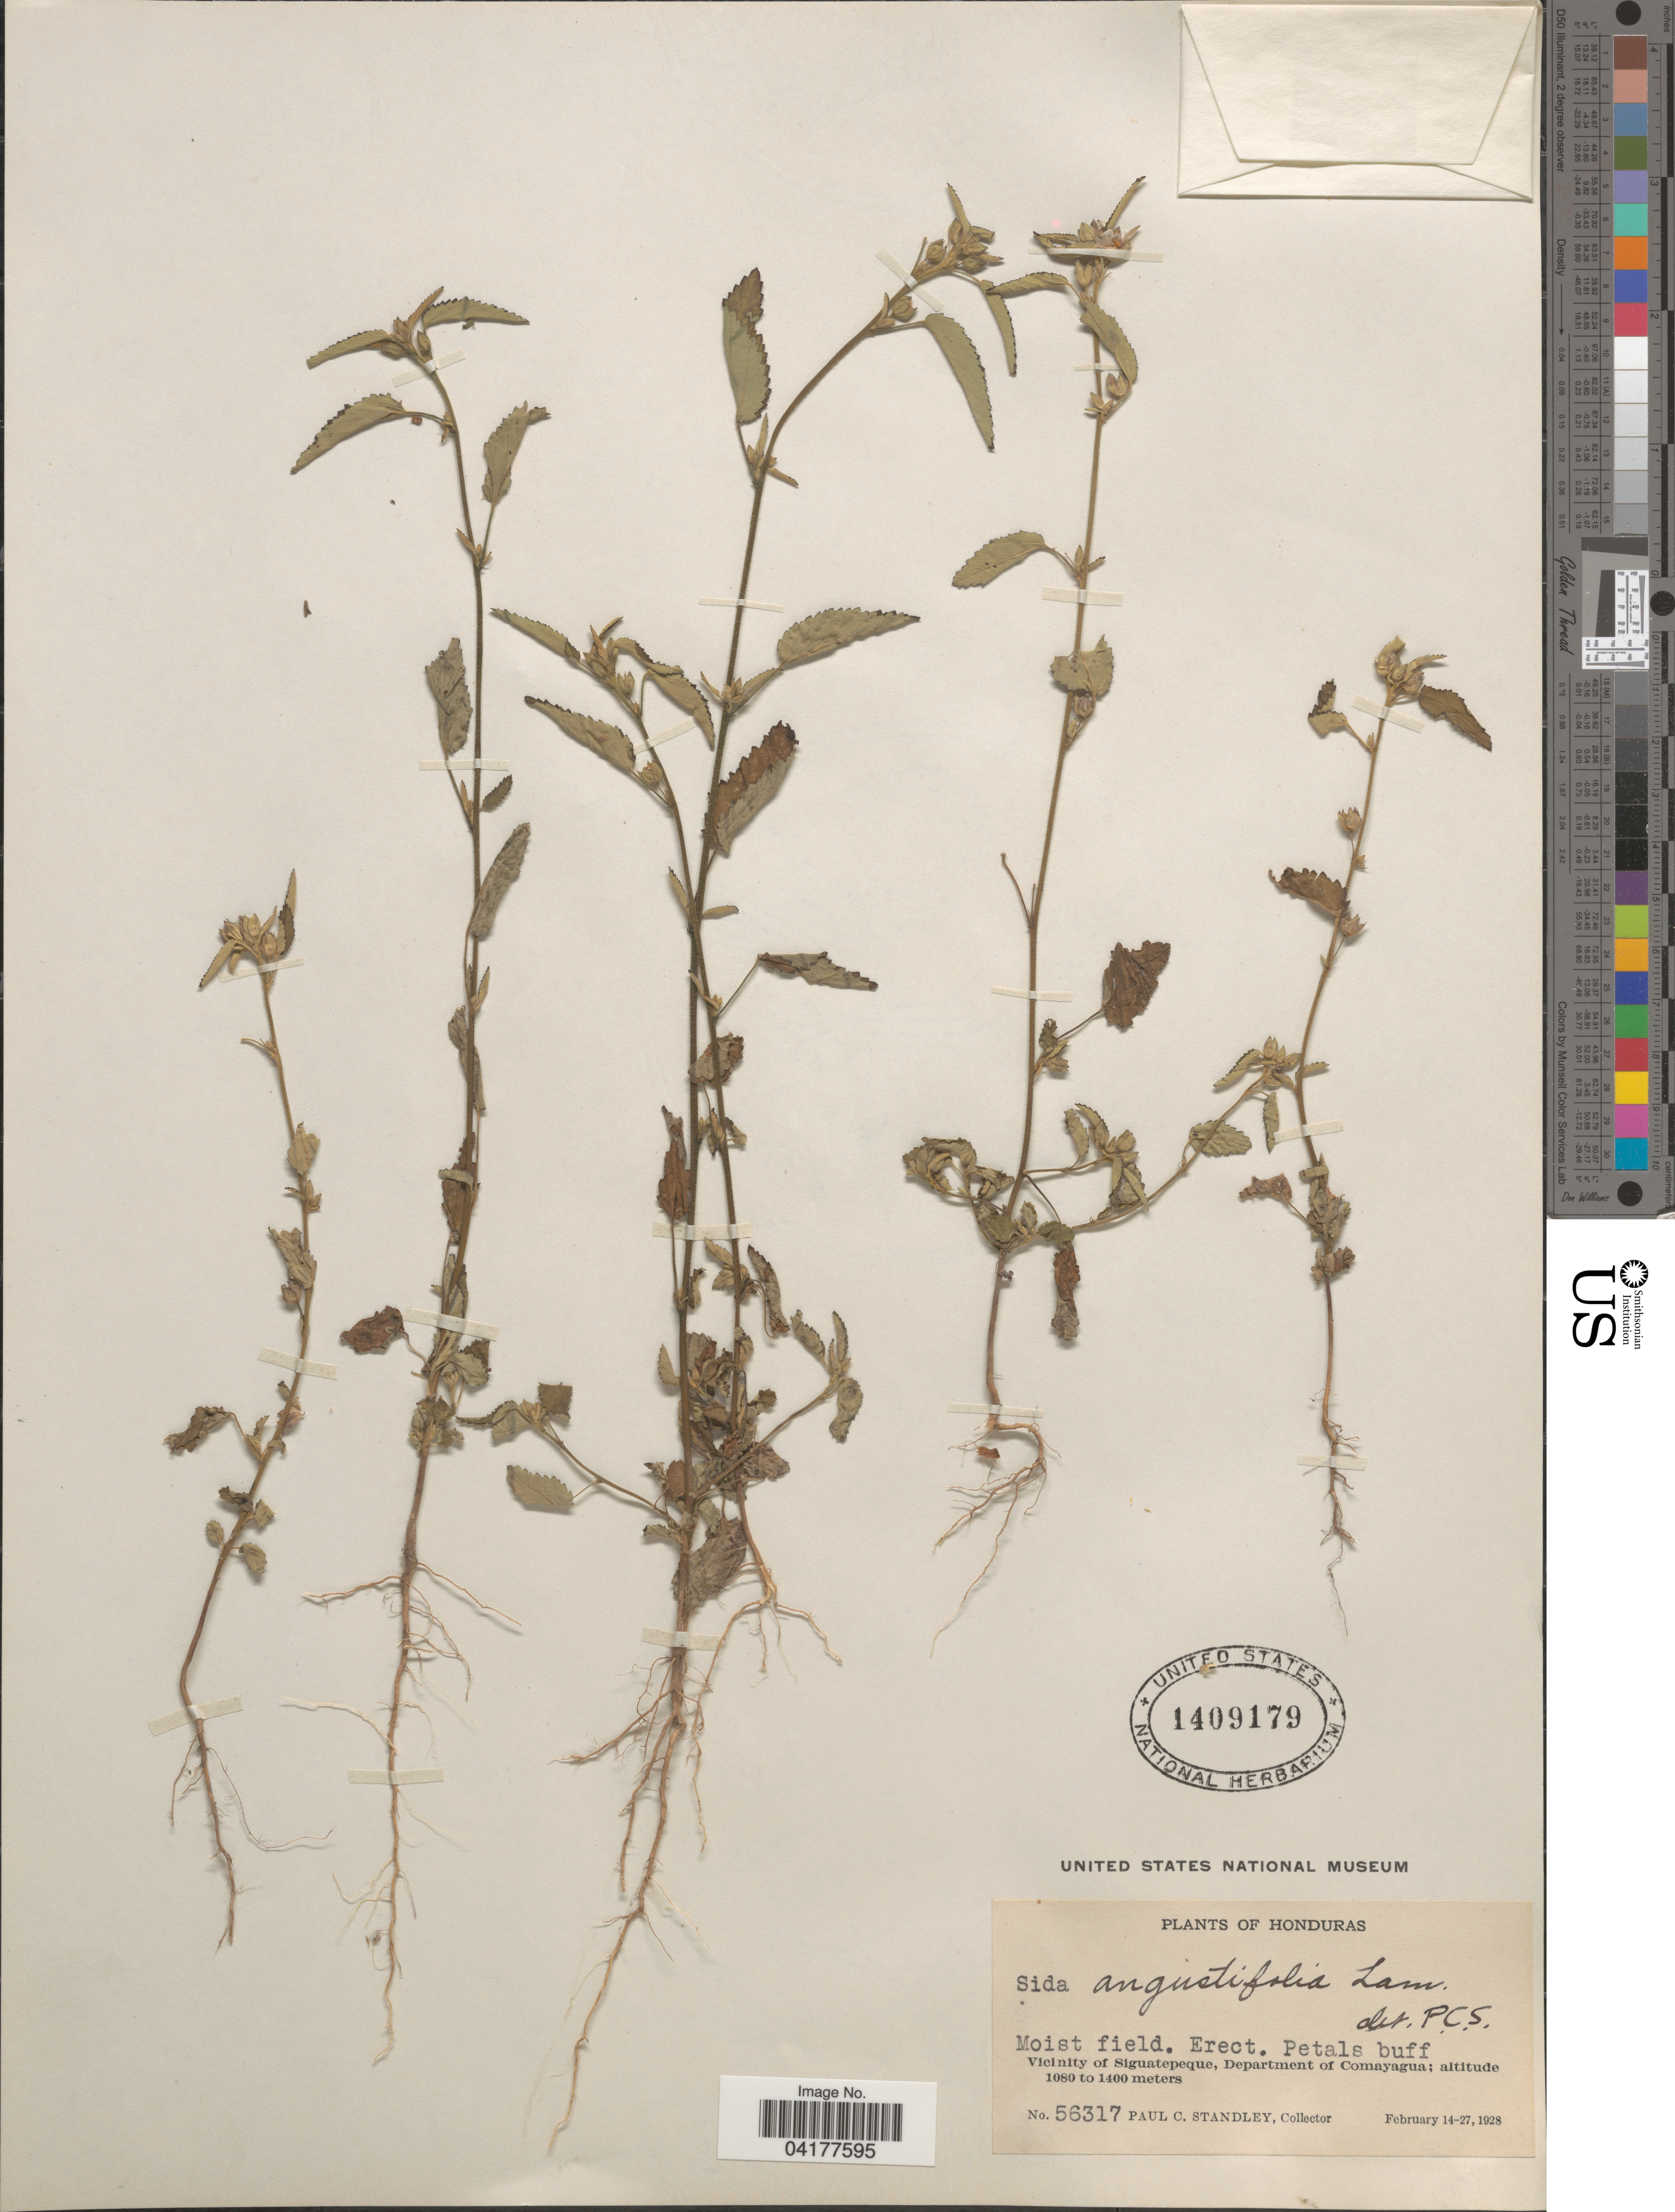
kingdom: Plantae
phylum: Tracheophyta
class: Magnoliopsida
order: Malvales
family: Malvaceae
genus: Sida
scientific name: Sida spinosa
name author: L.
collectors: P. C. Standley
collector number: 56317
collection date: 1928-02-14/1928-02-27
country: Honduras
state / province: Comayagua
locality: Vicinity of Siguatepeque, Department of Comayagua.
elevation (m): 1080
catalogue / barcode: US 1409179